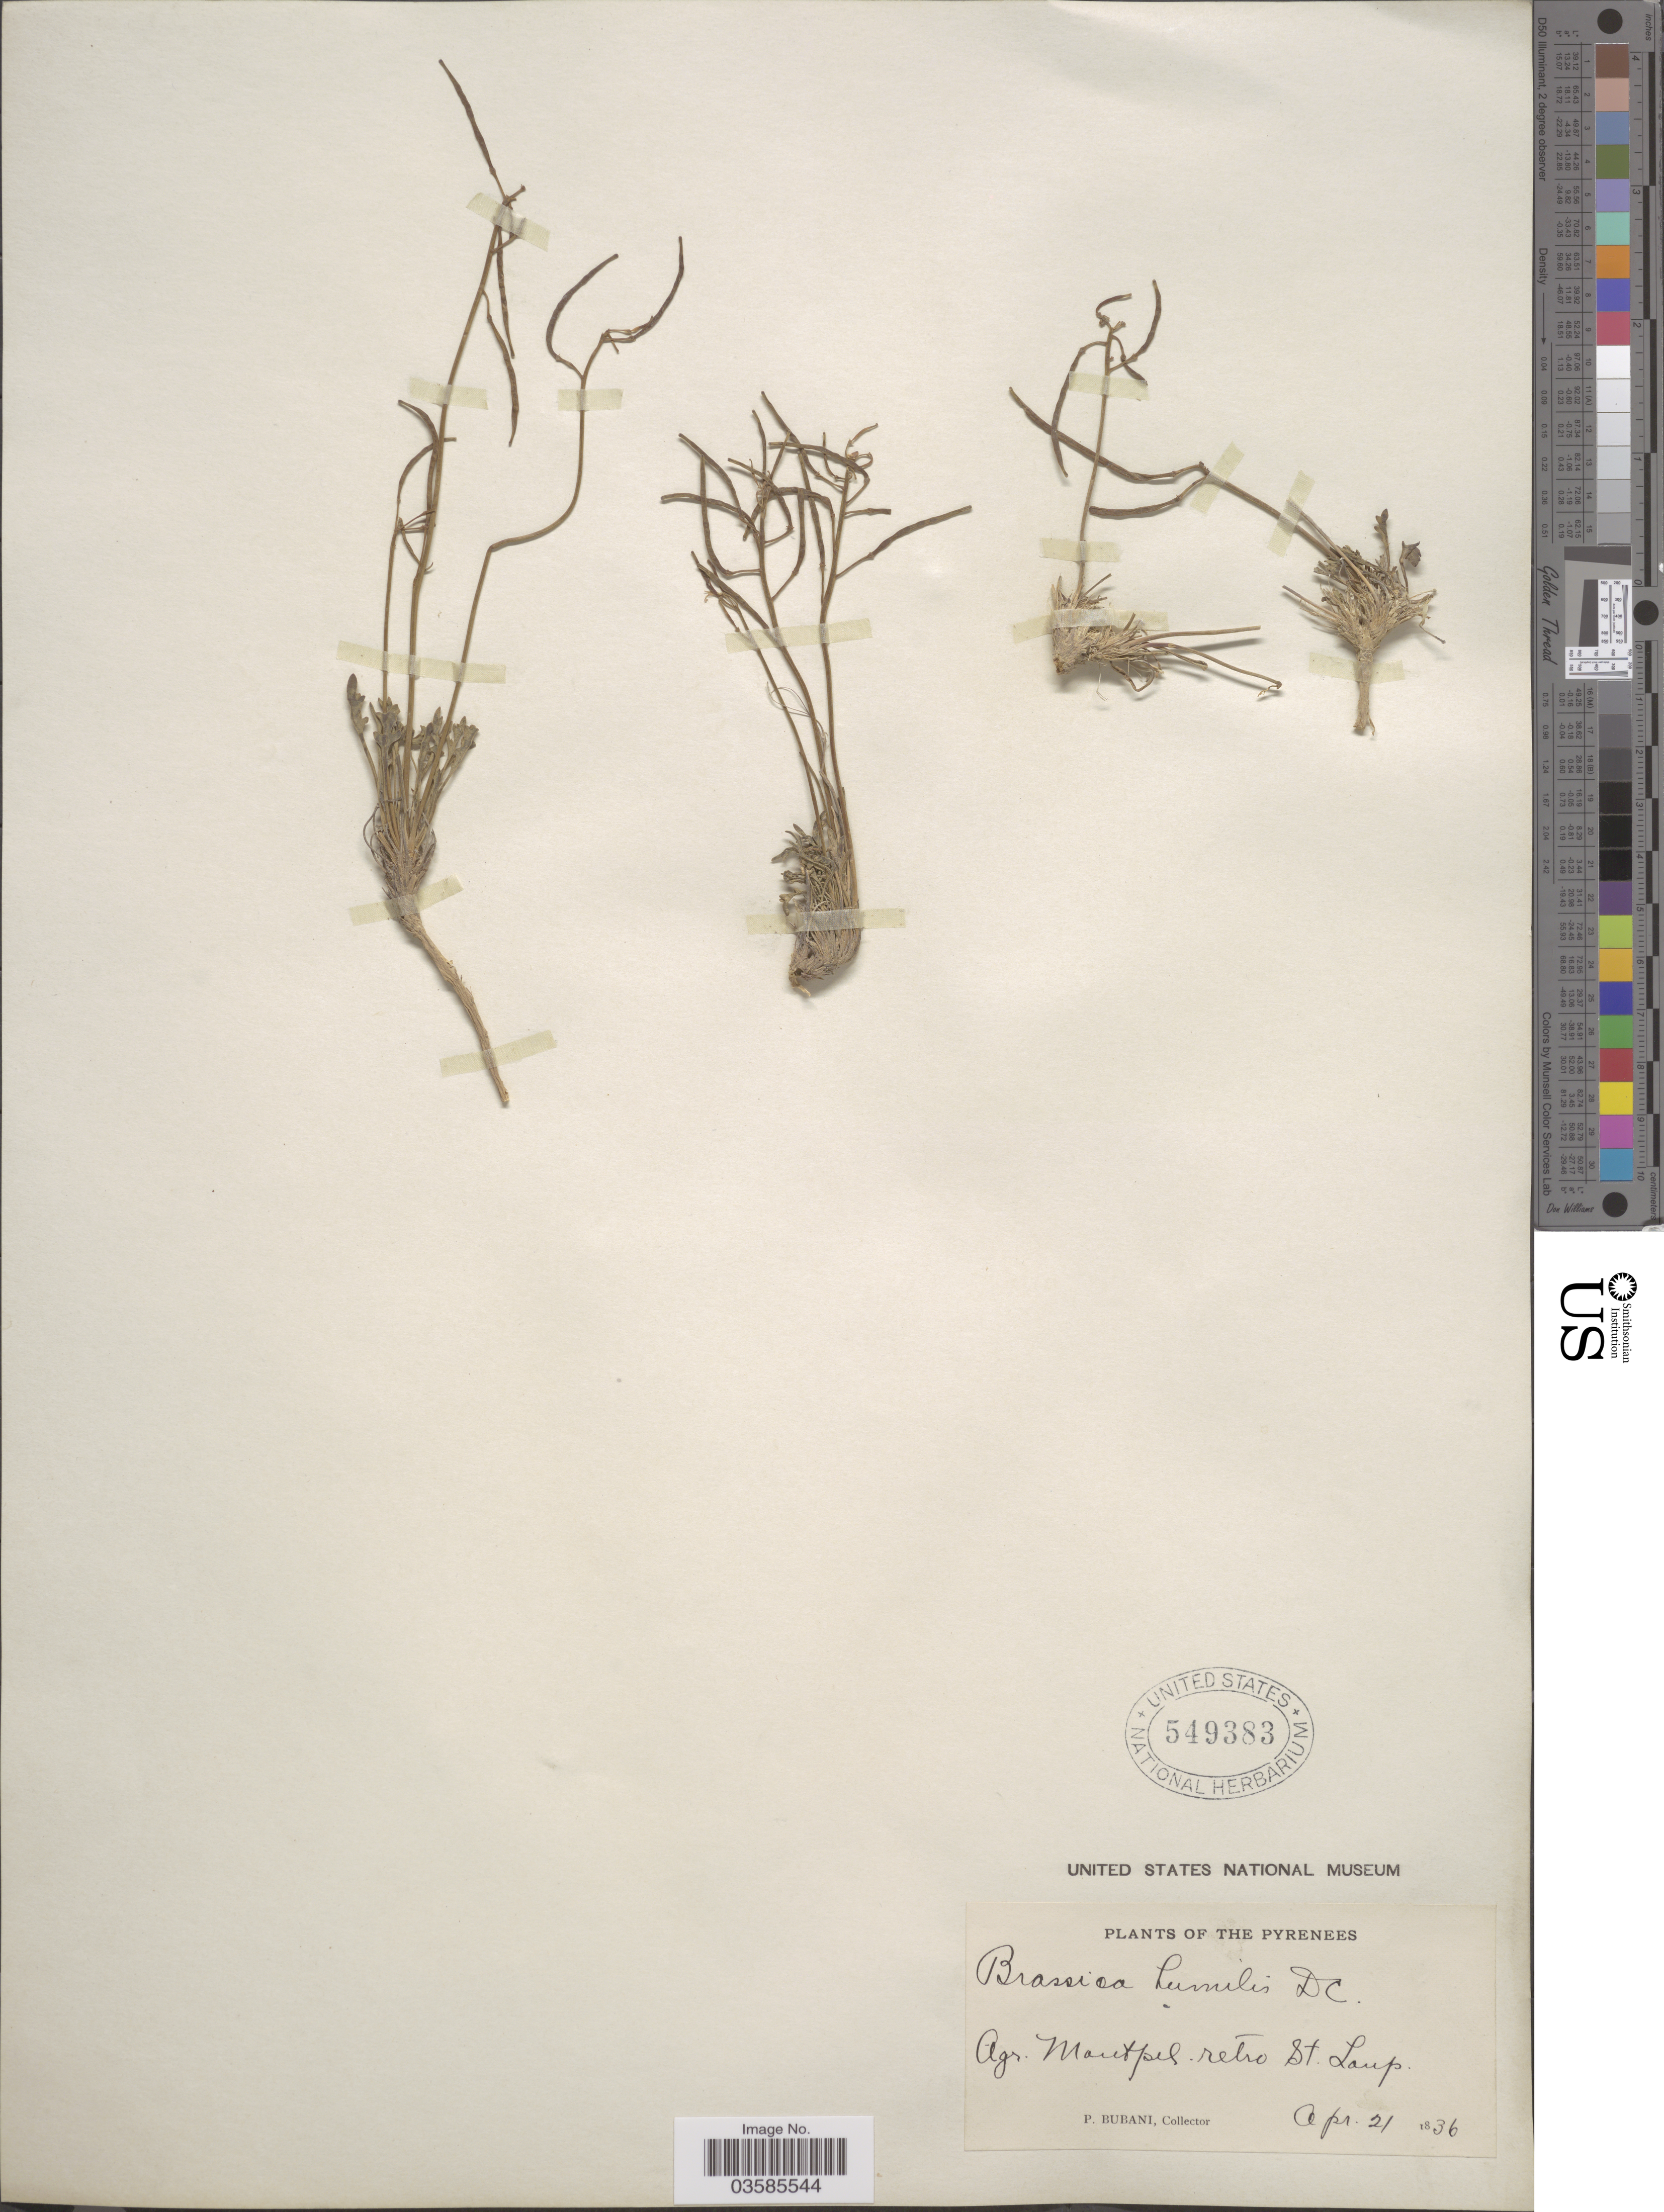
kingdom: Plantae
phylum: Tracheophyta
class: Magnoliopsida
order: Brassicales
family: Brassicaceae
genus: Brassica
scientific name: Brassica humilis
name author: DC.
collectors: P. Bubani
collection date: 1836-04-21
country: France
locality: Pyrenees. Agr. Montpel. retro St. Loup.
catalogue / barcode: US 549383